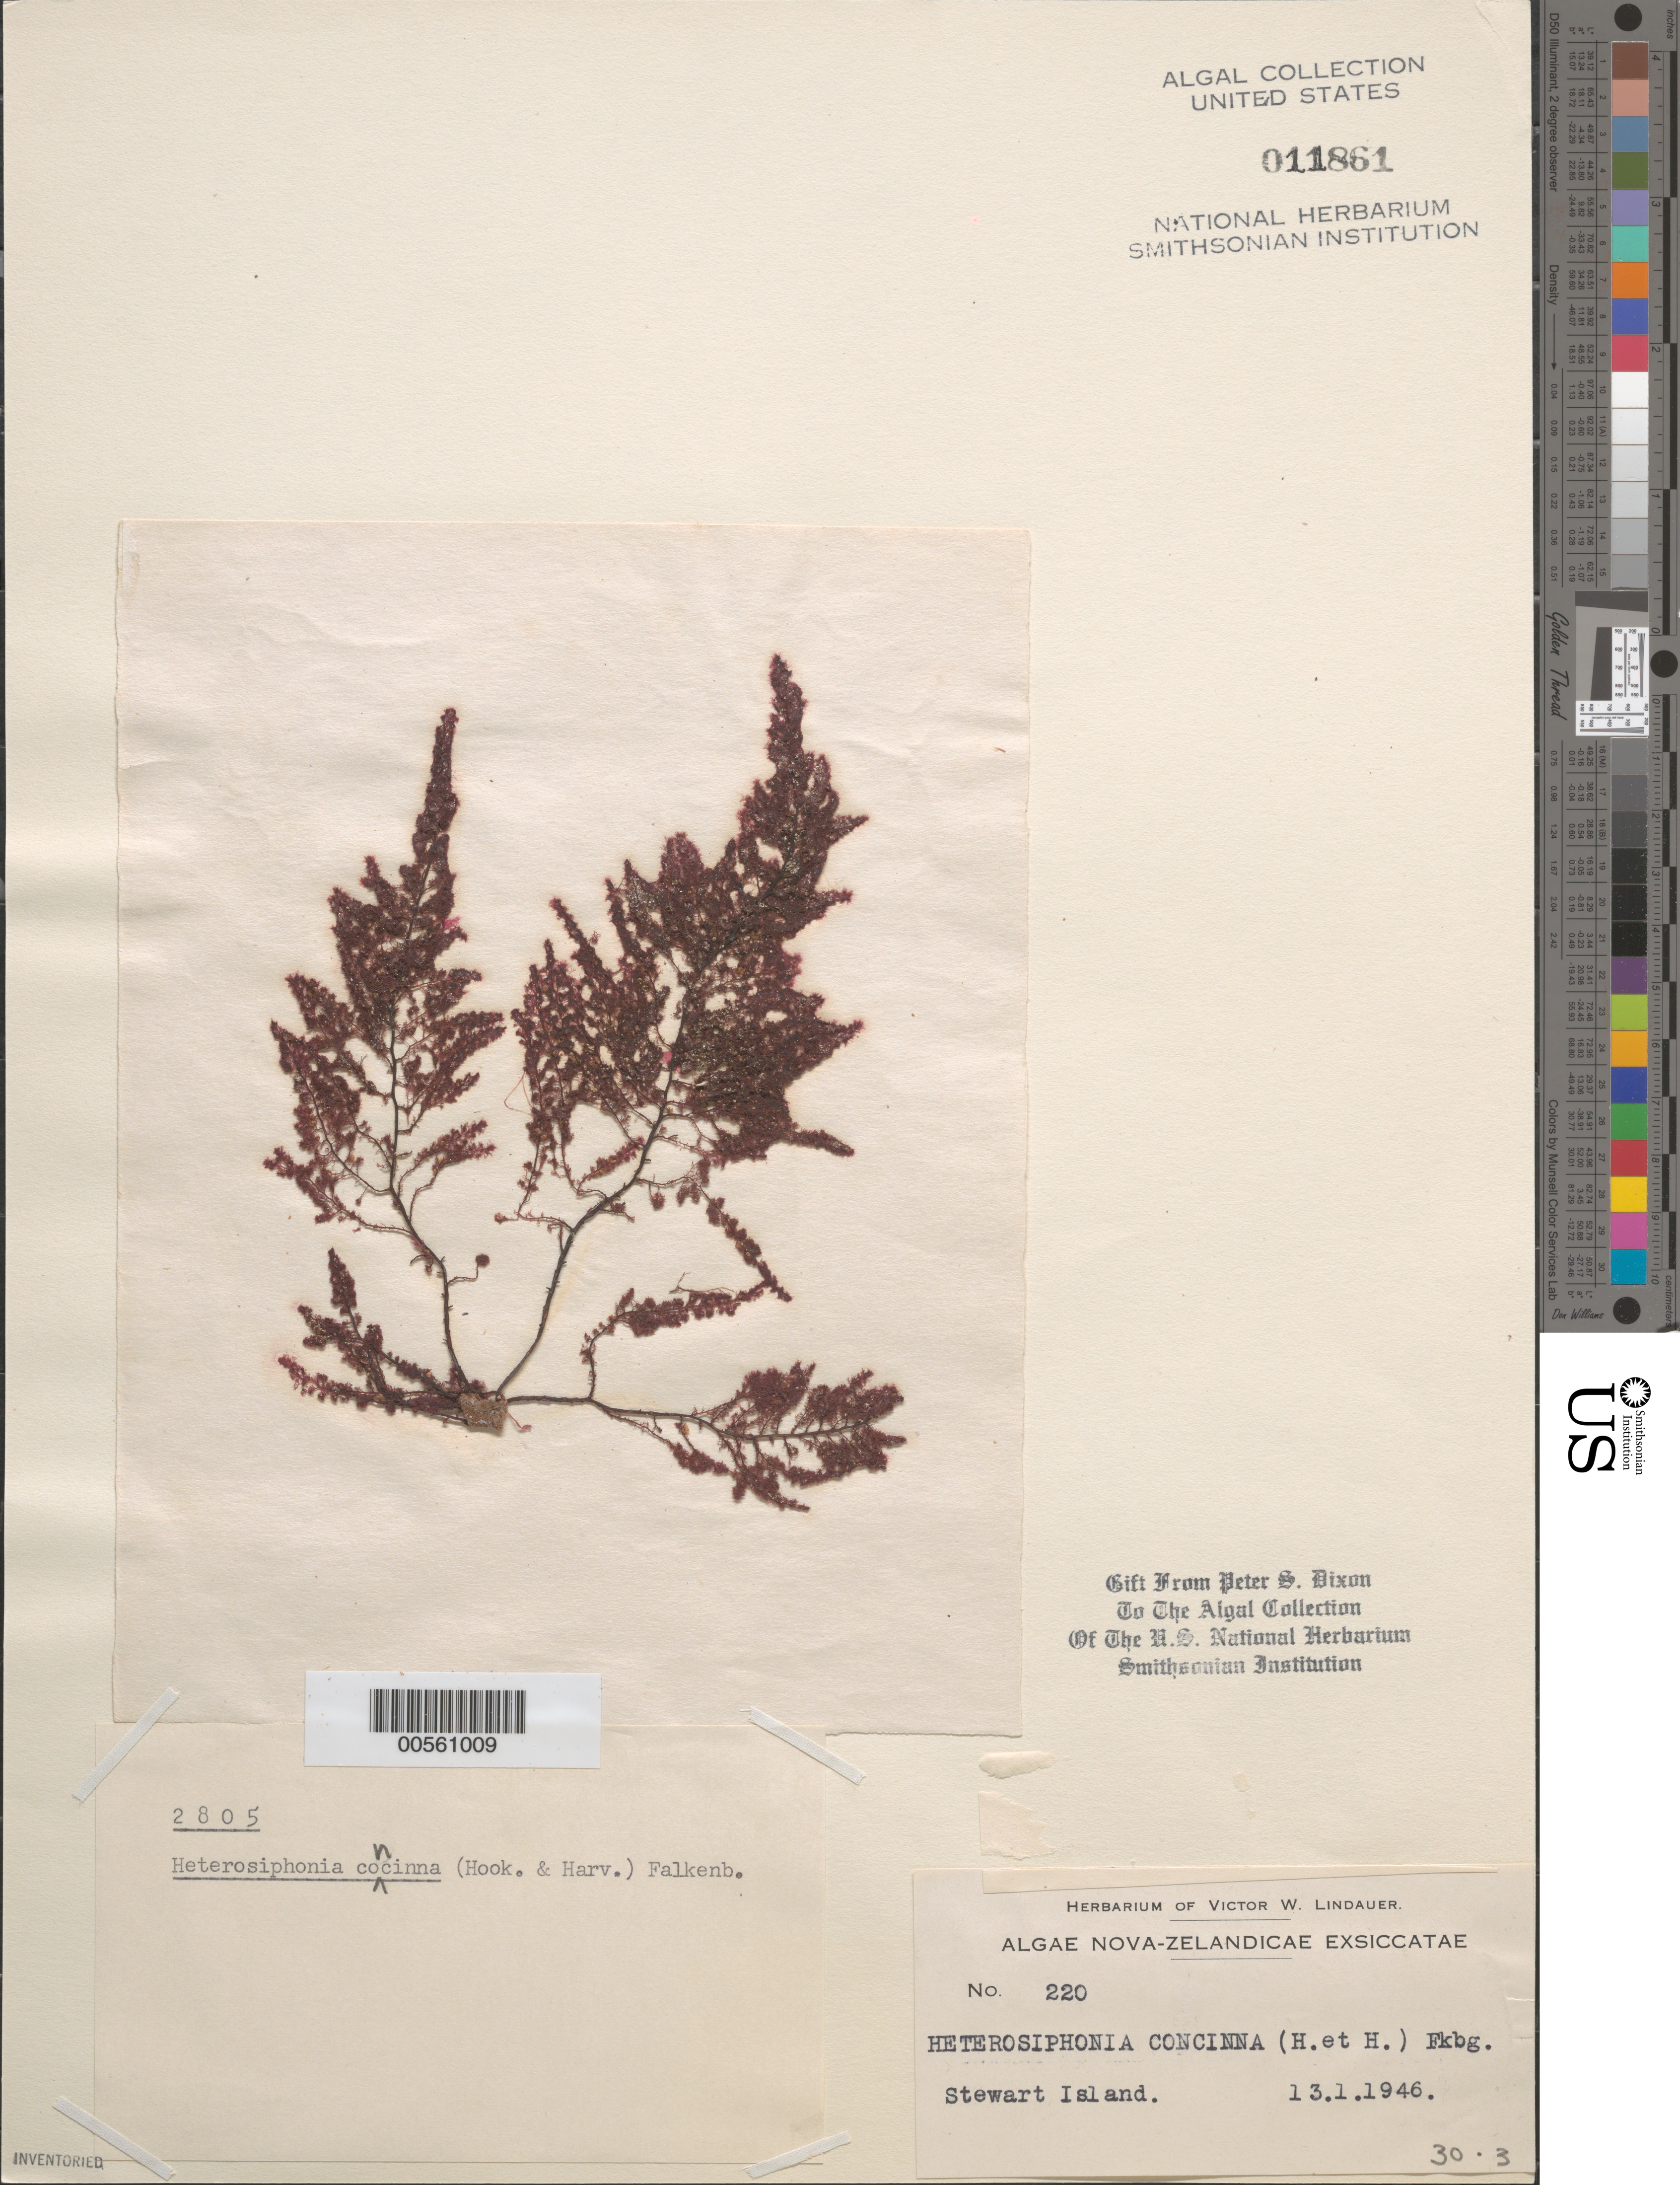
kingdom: Plantae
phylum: Rhodophyta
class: Florideophyceae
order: Ceramiales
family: Dasyaceae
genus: Heterosiphonia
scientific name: Heterosiphonia concinna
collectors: V. Lindauer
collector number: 220 & PSD 2805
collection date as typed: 13 Jan 1946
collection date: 1946-01-13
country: New Zealand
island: Stewart Island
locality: Ringa Ringa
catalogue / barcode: US 11861